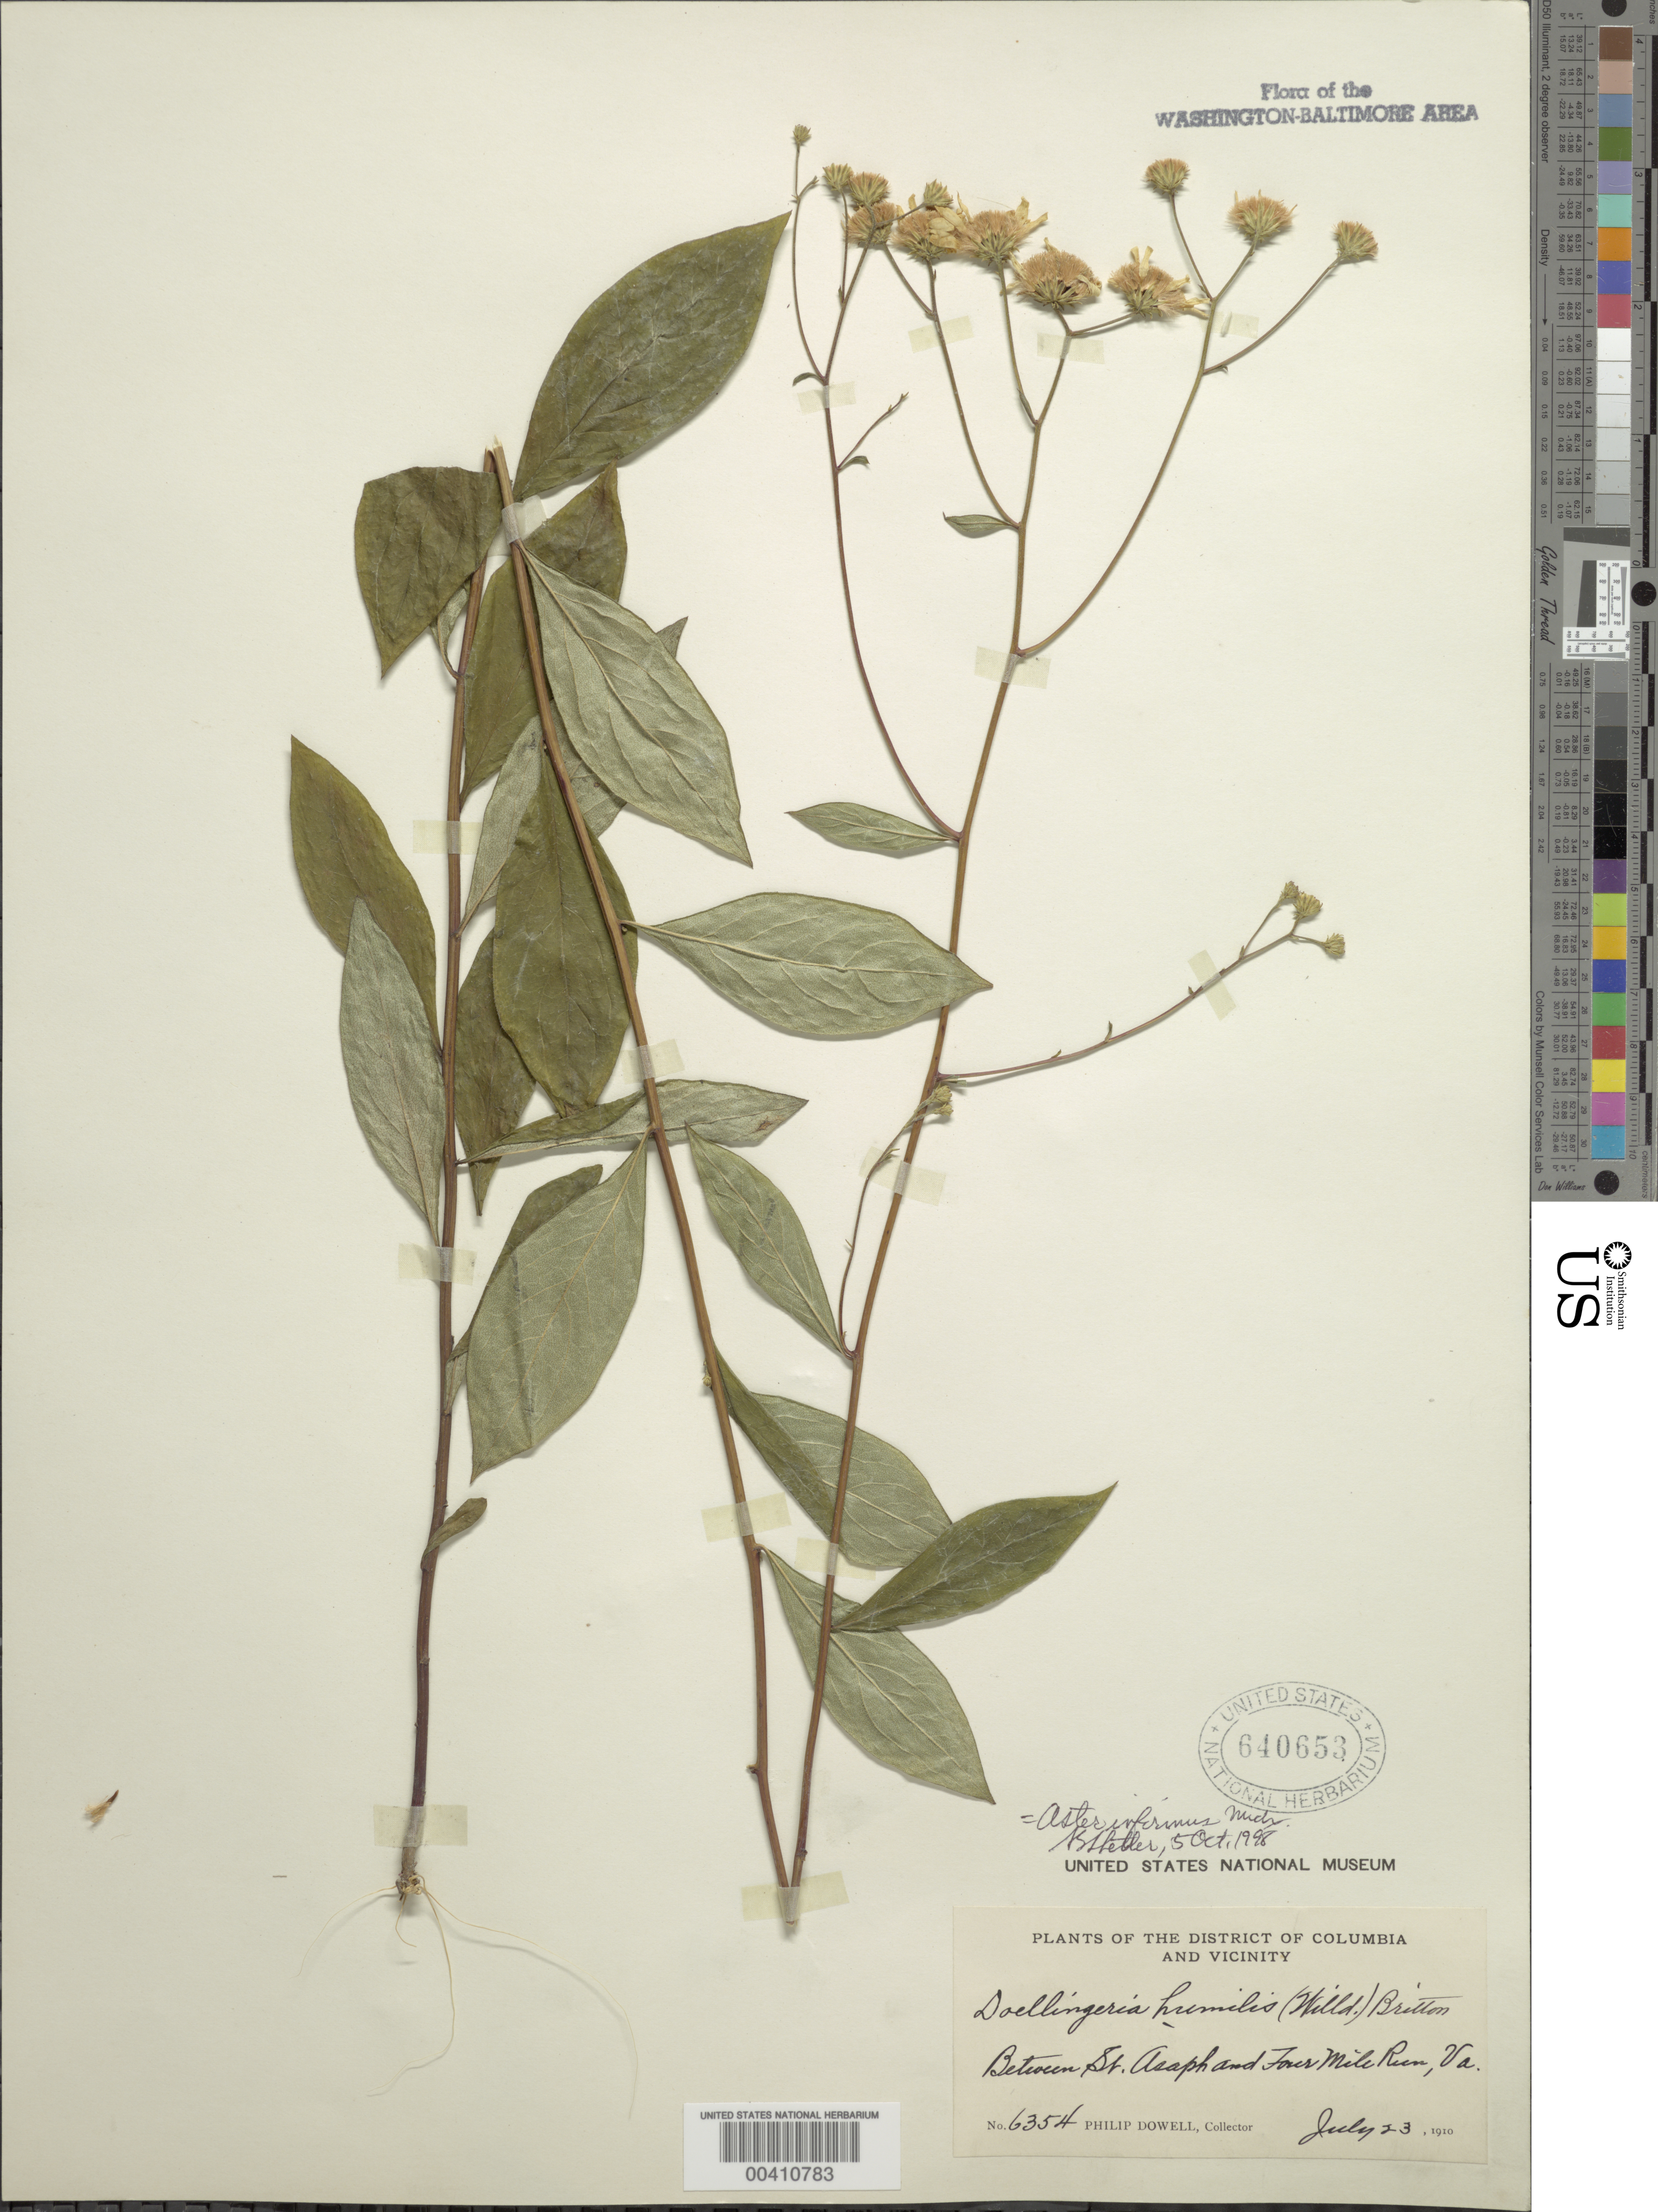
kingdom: Plantae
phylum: Tracheophyta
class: Magnoliopsida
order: Asterales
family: Asteraceae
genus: Doellingeria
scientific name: Doellingeria infirma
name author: (Michx.) Greene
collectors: P. Dowell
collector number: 6354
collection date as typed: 23 Jul 1910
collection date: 1910-07-23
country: United States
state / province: Virginia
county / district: Arlington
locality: between St. Asaph and Four Mile Run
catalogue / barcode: US 640653